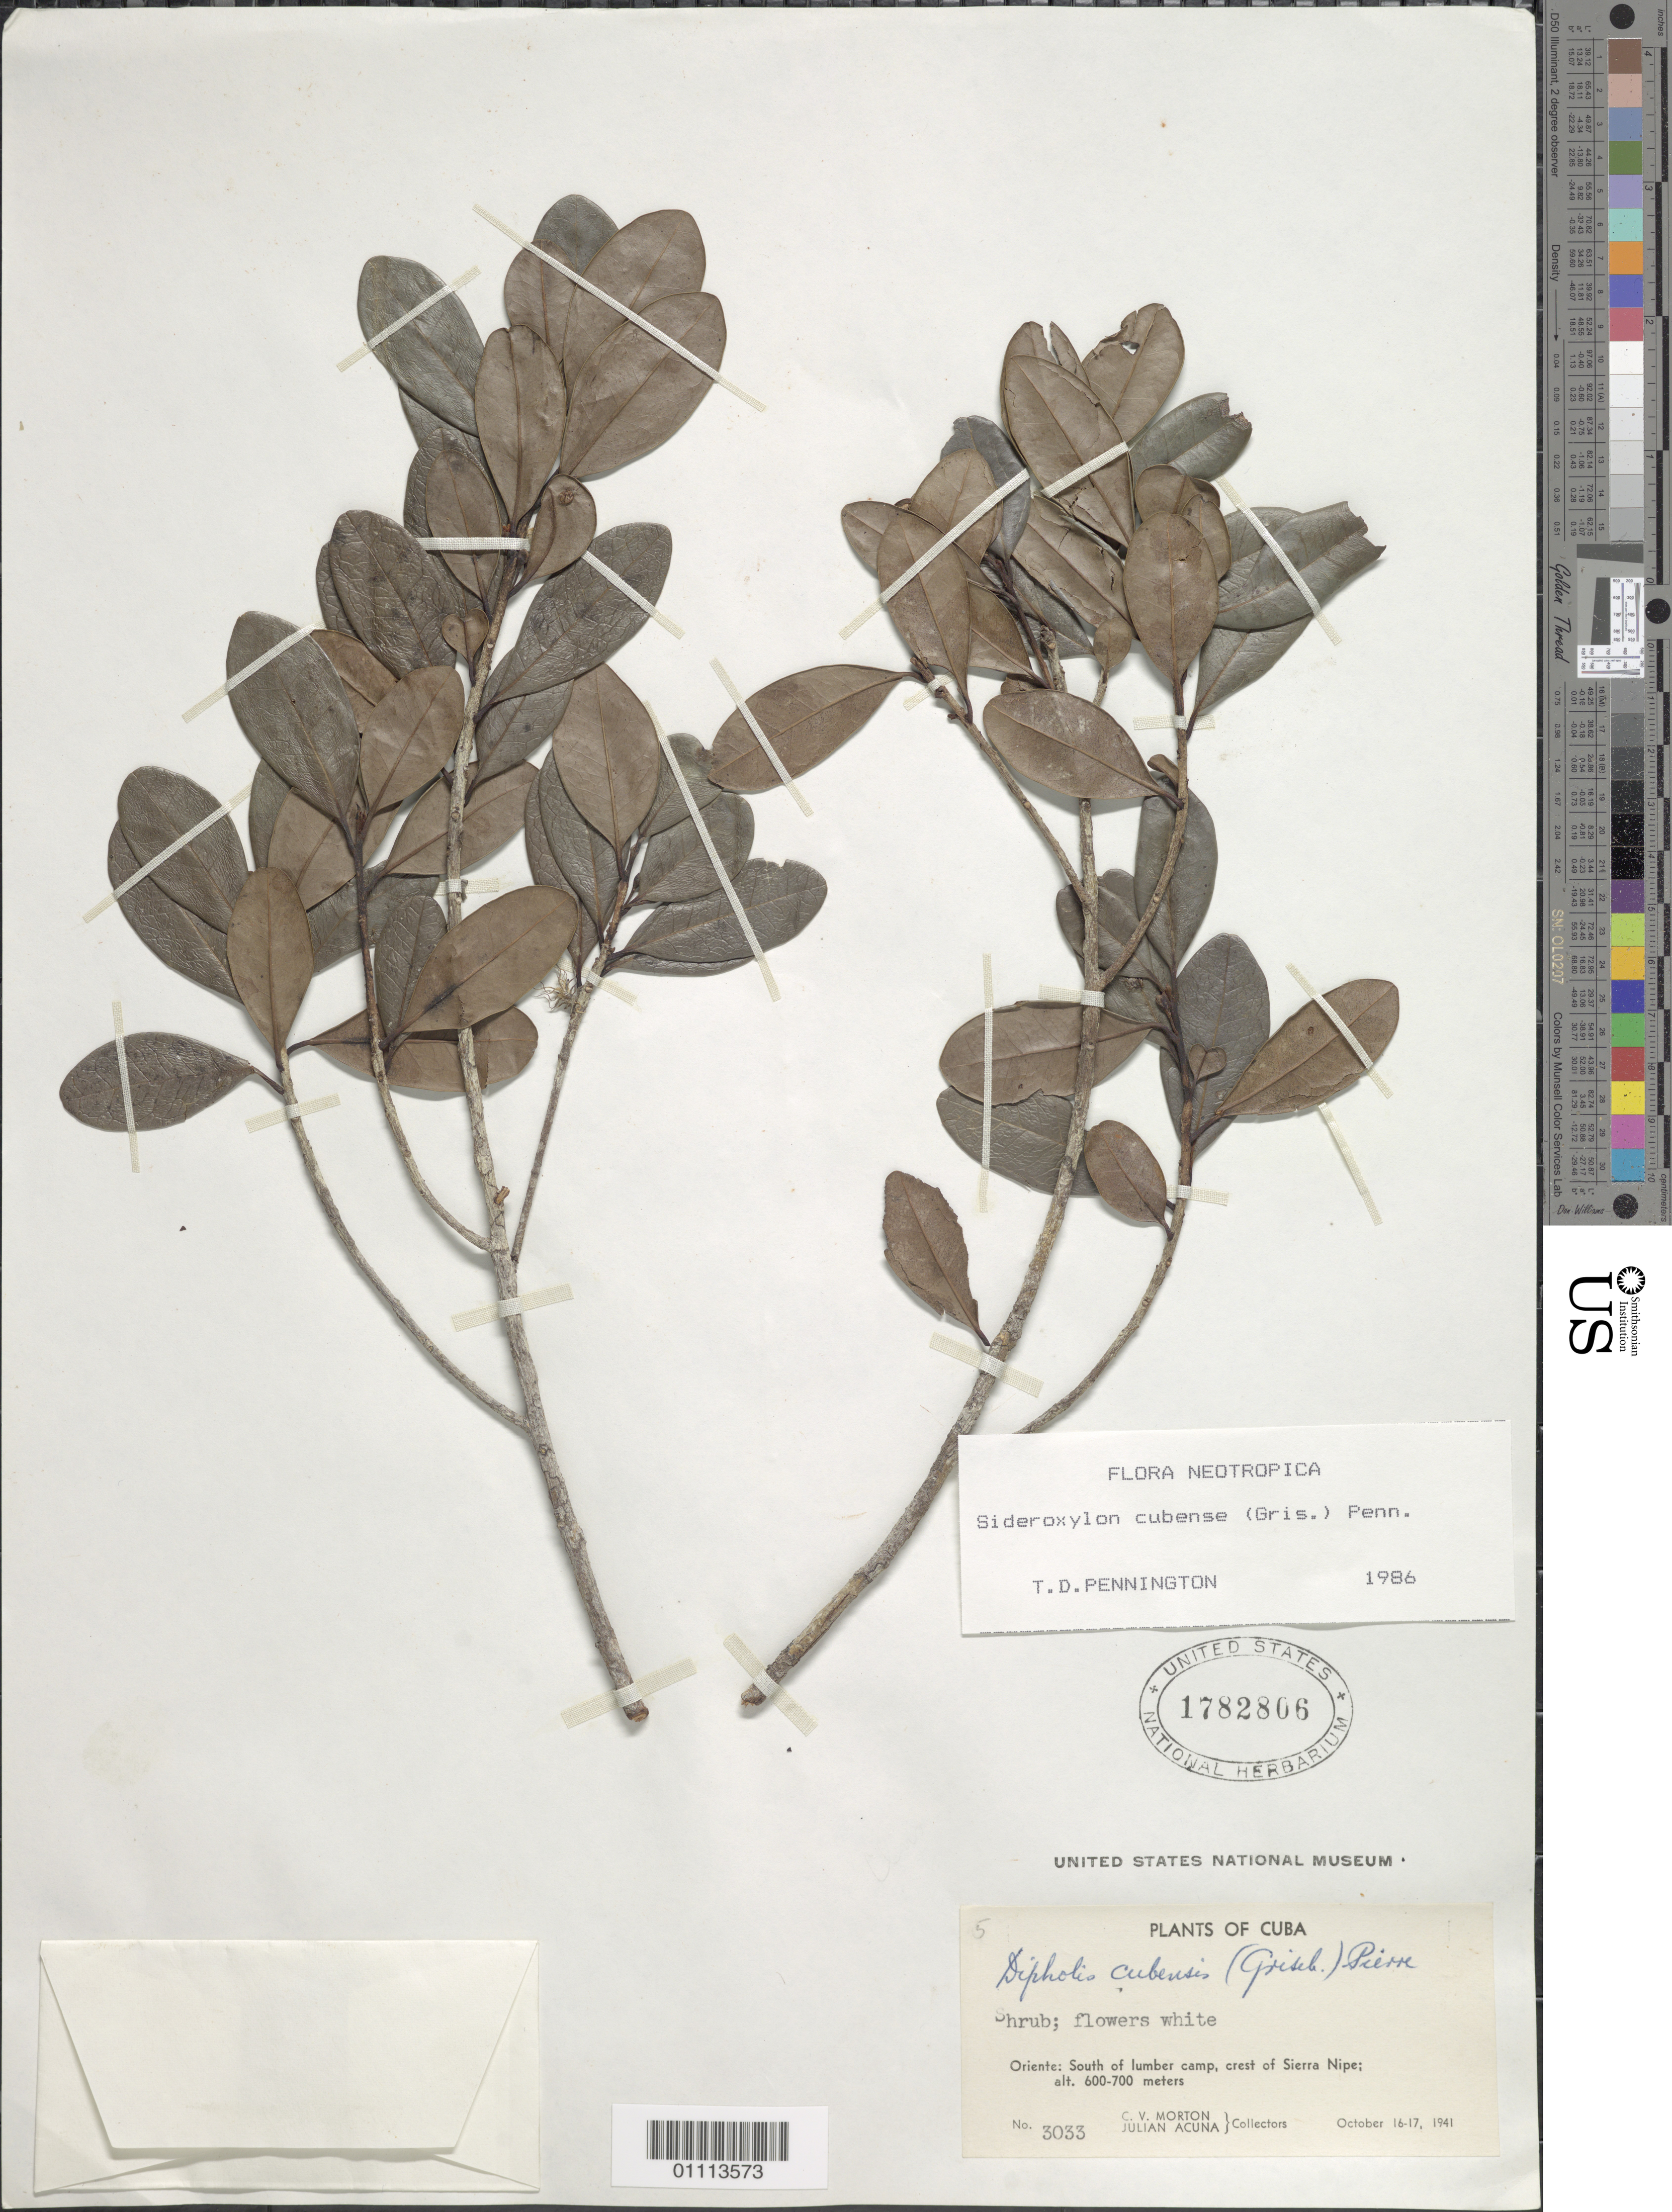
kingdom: Plantae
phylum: Tracheophyta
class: Magnoliopsida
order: Ericales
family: Sapotaceae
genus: Sideroxylon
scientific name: Sideroxylon cubense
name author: (Griseb.) T.D. Penn.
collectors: C. V. Morton & J. Acuña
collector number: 3033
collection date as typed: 16 Oct 1941 and 17 Oct 1941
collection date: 1941-10-16,1941-10-17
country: Cuba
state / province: Holguín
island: Cuba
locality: Crest of Sierra Nipe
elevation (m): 600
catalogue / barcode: US 1782806